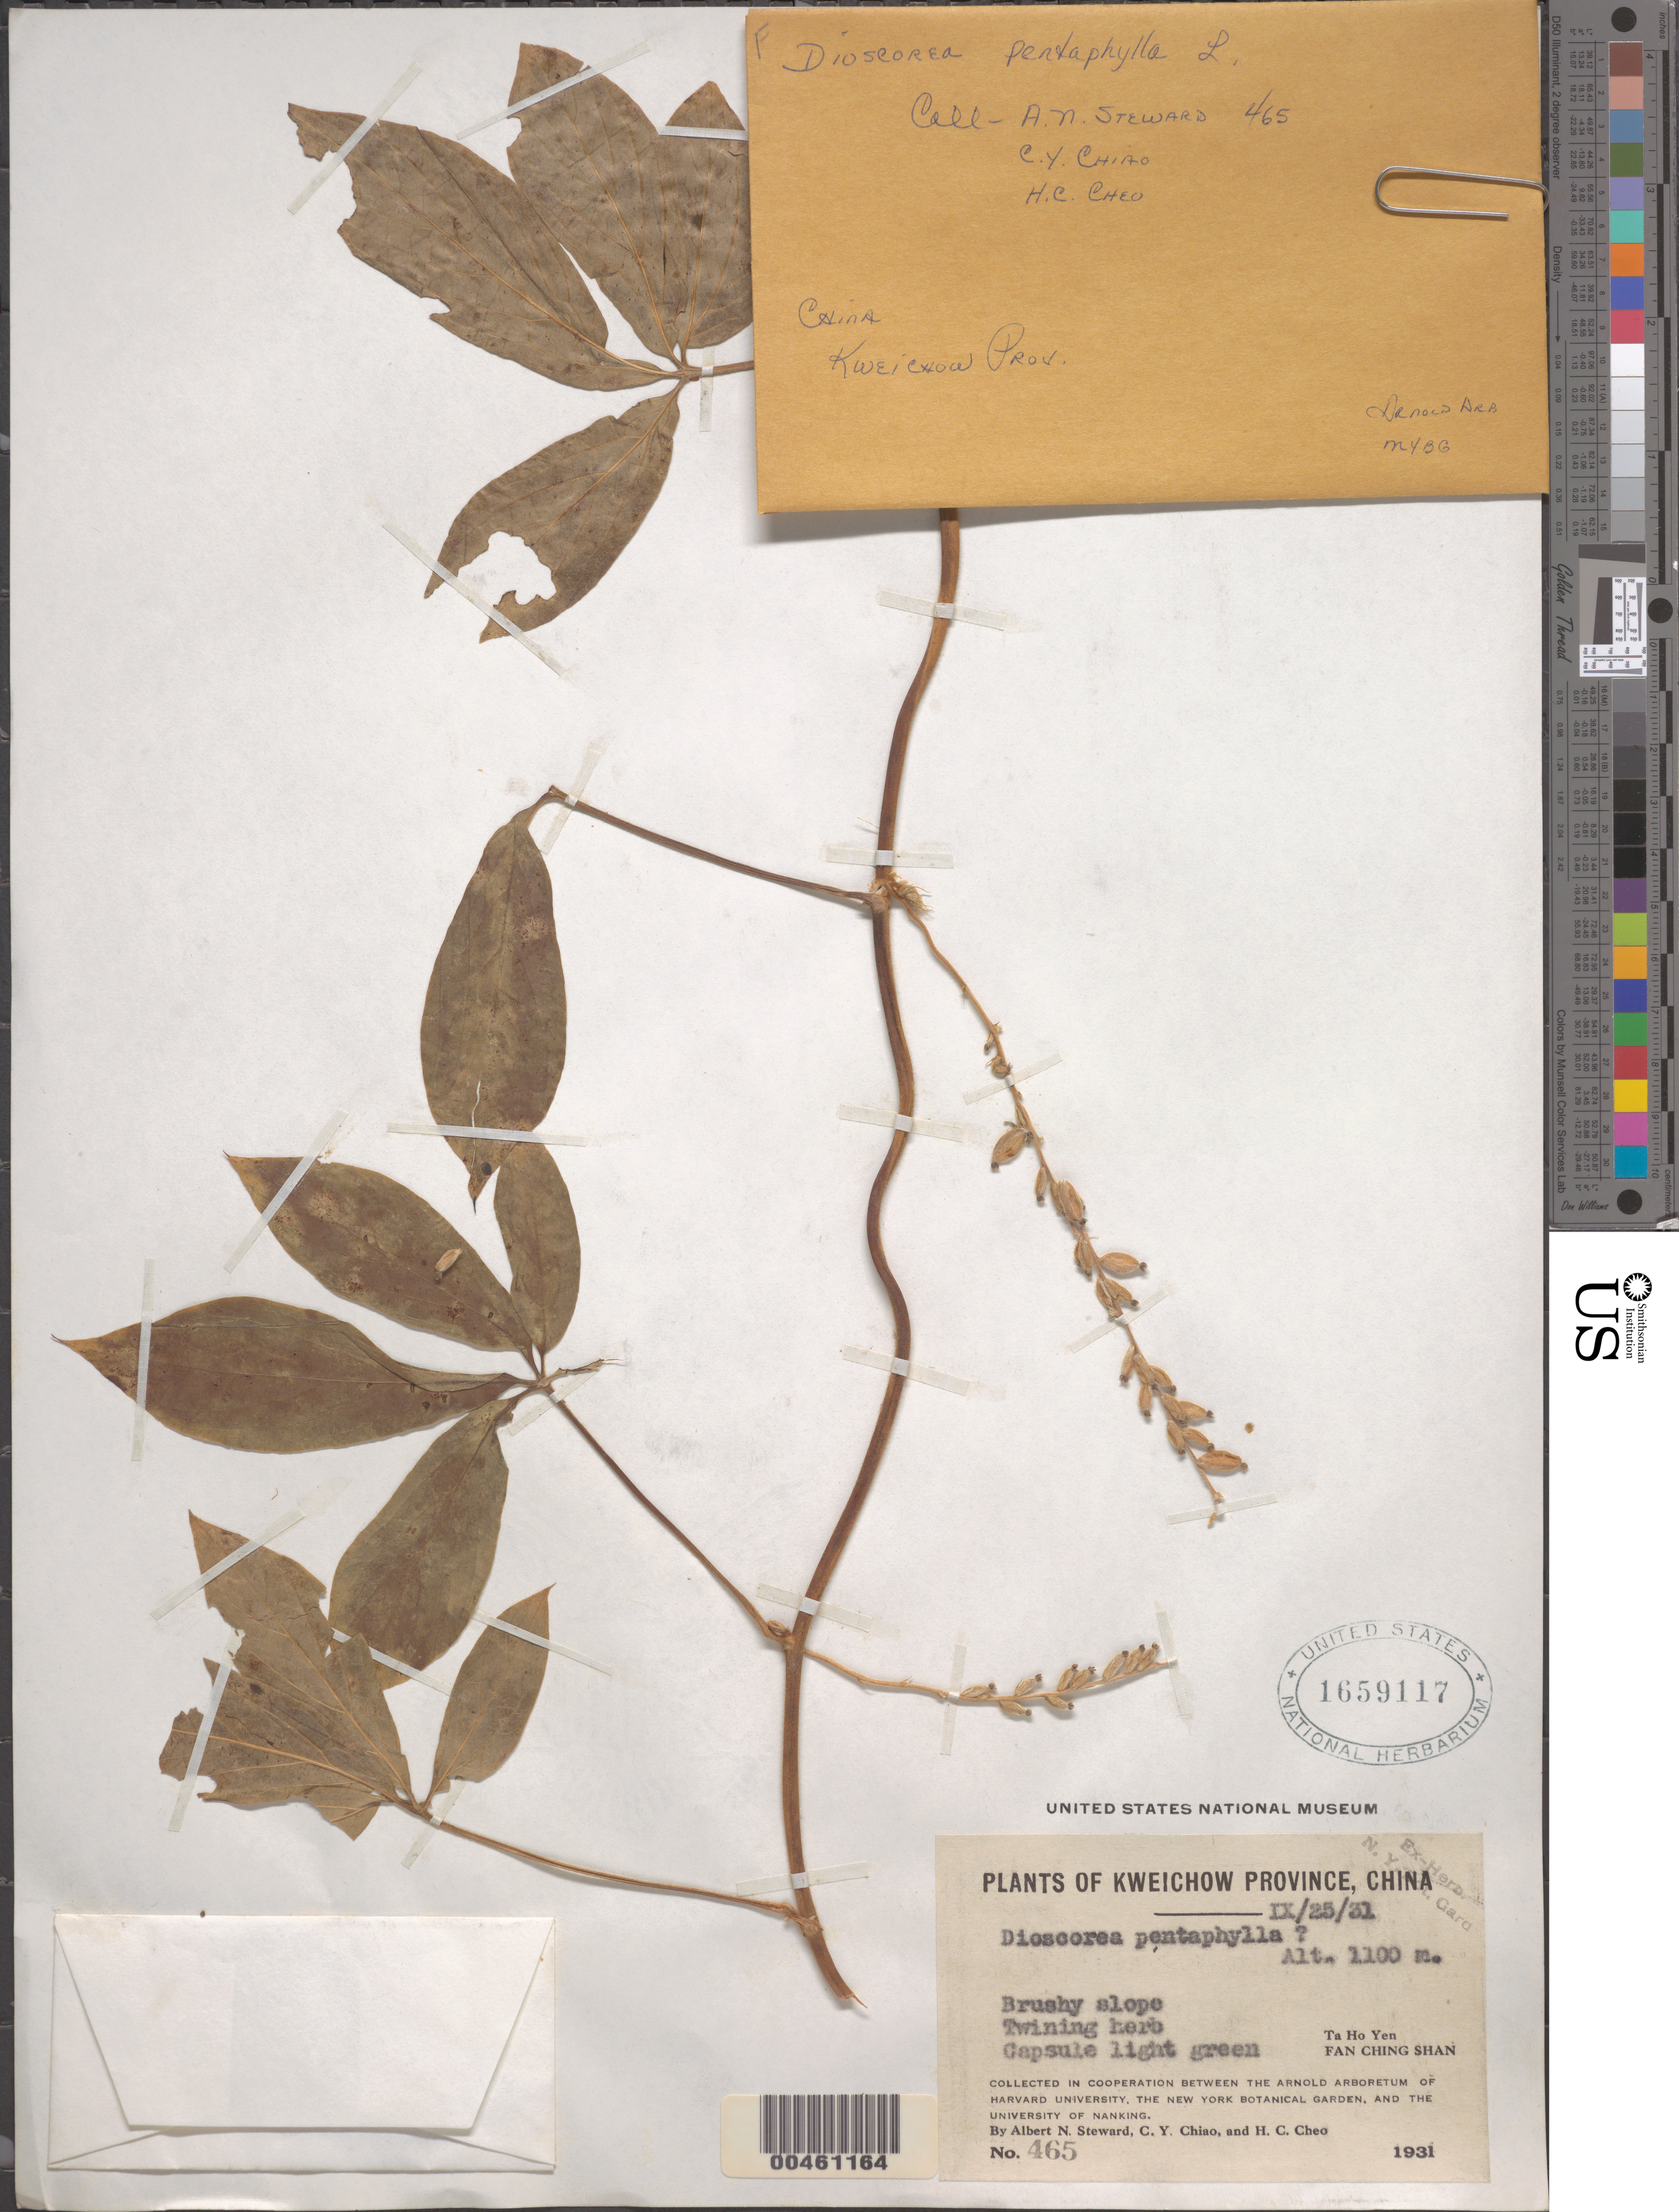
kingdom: Plantae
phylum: Tracheophyta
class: Liliopsida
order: Dioscoreales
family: Dioscoreaceae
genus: Dioscorea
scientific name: Dioscorea pentaphylla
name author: L.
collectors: A. N. Steward, C. Y. Chiao & H. Cheo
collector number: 465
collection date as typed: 25 Sep 1931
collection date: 1931-09-25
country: China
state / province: Guizhou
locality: Ta Ho Yen, Fan Ching Shan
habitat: Twining herb. Capsule light green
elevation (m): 1100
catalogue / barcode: US 1659117